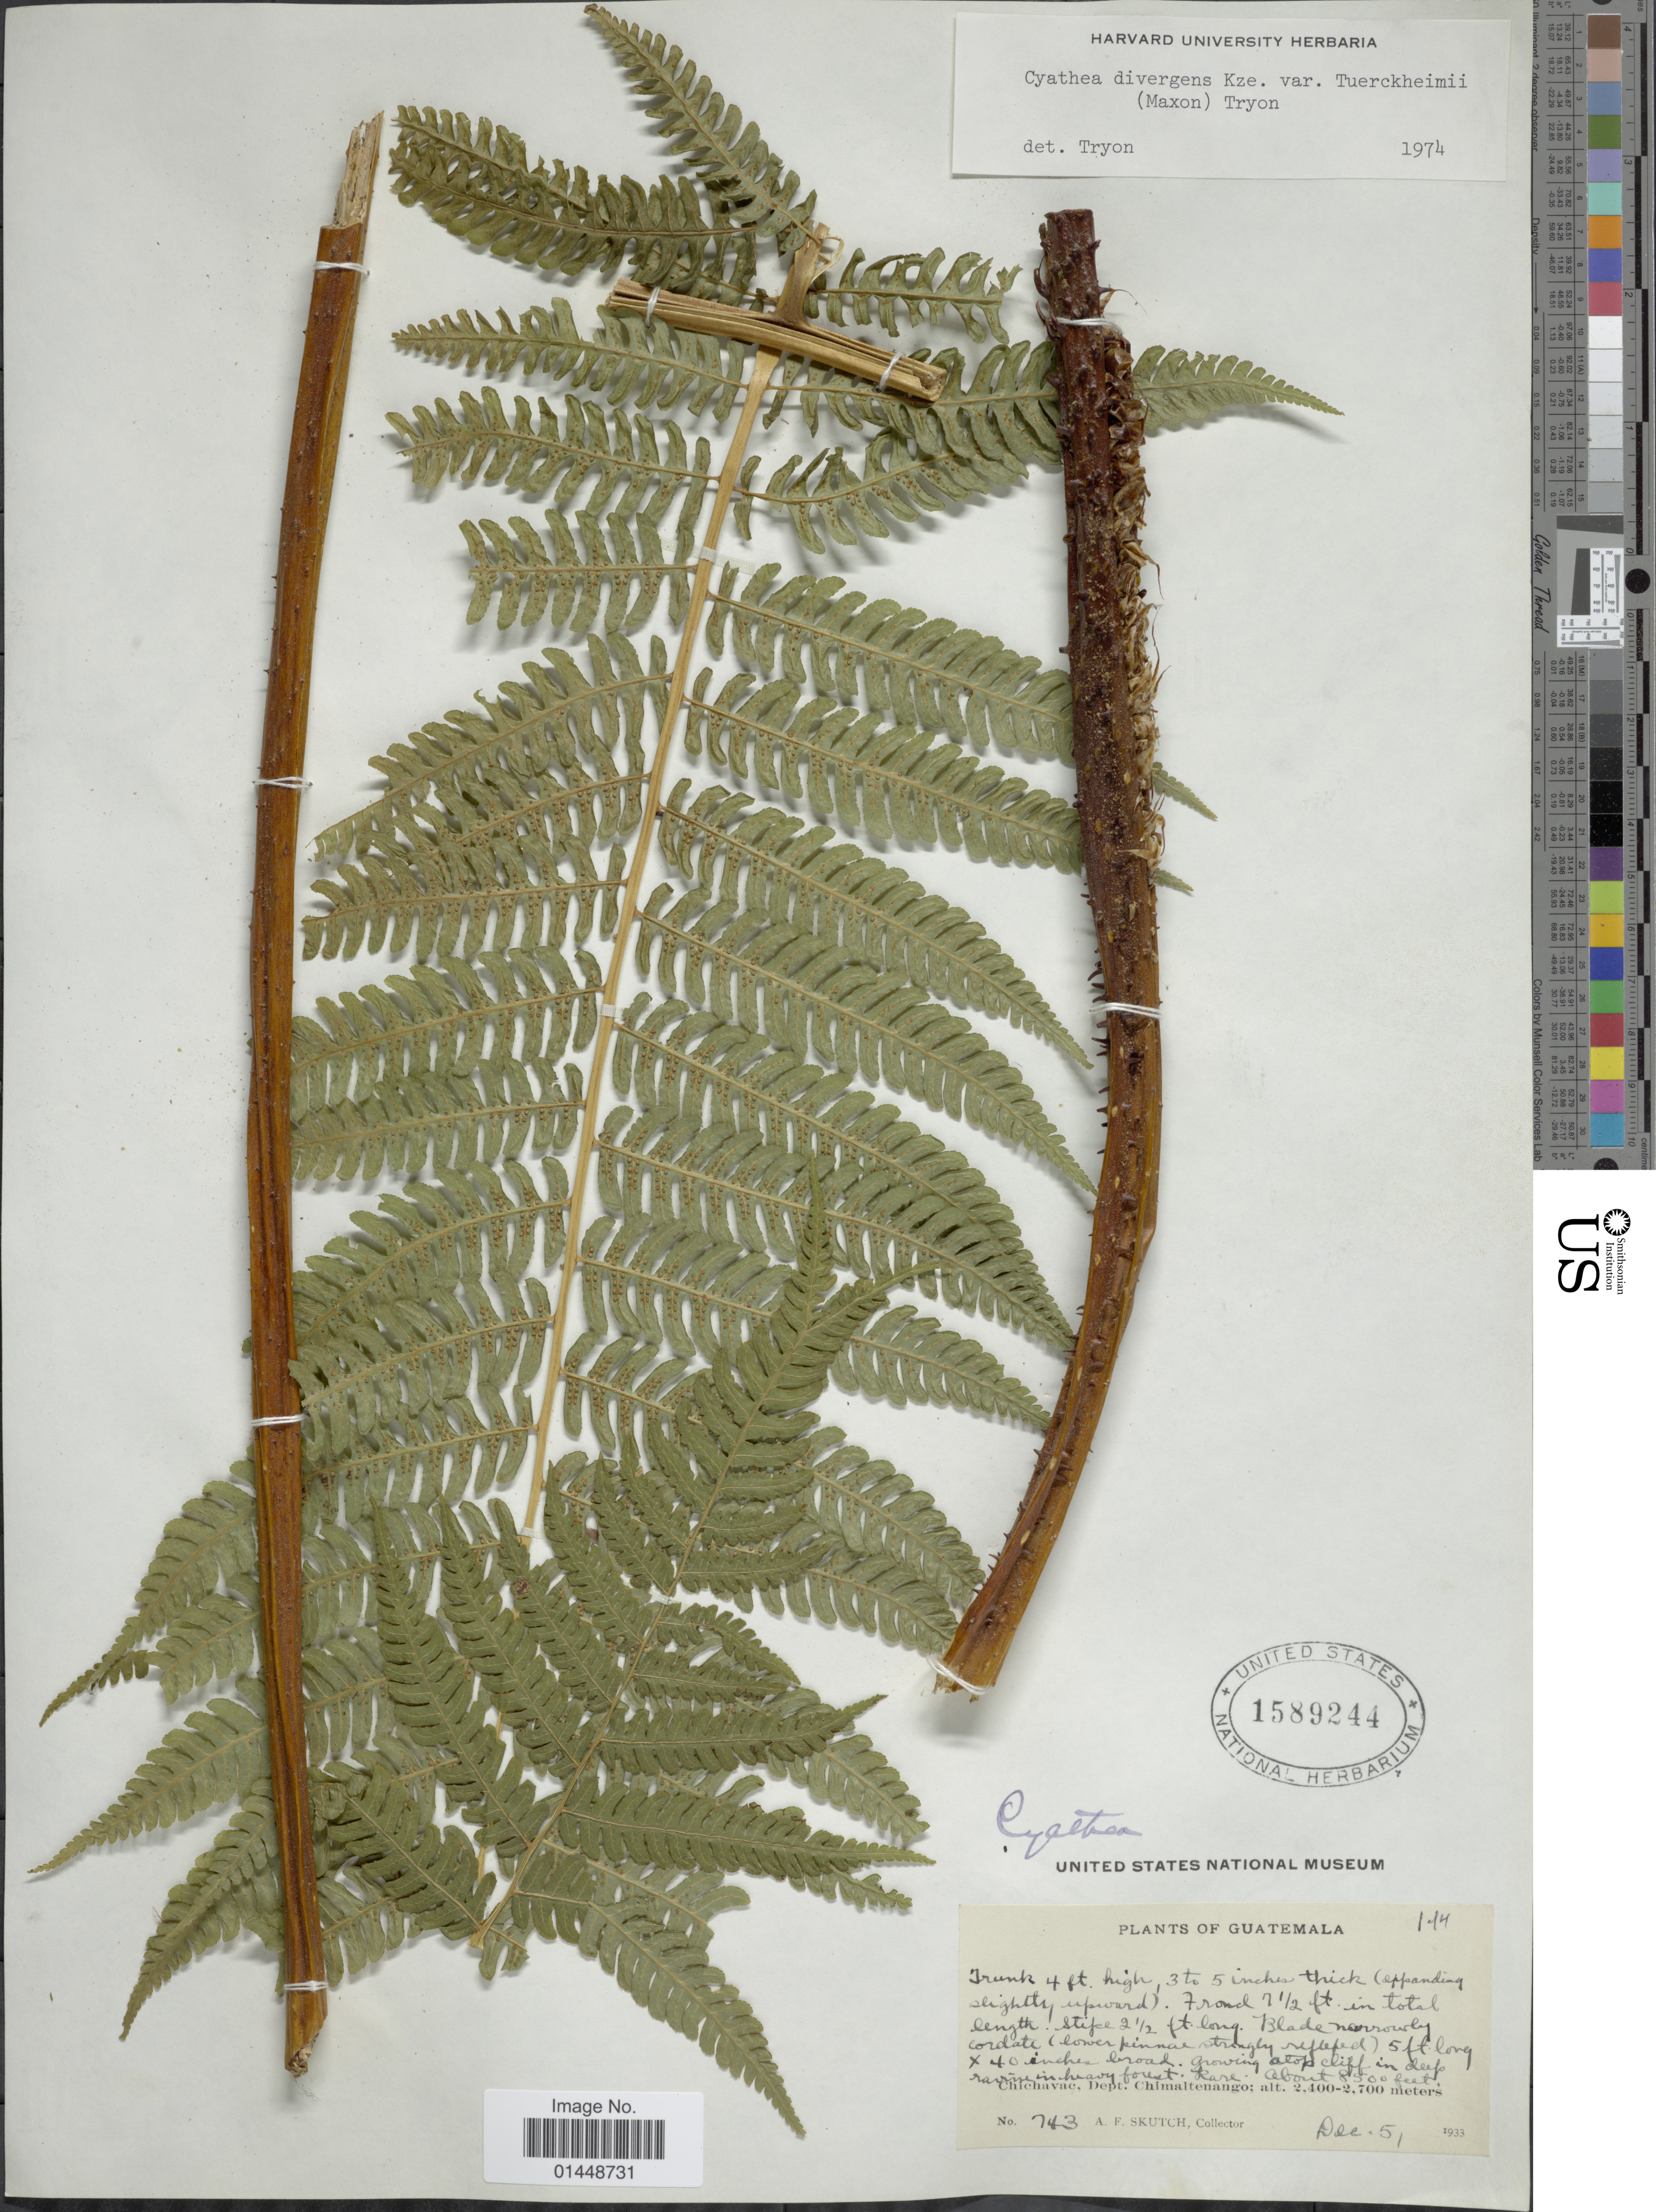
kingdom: Plantae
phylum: Tracheophyta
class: Polypodiopsida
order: Cyatheales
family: Cyatheaceae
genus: Cyathea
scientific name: Cyathea divergens var. tuerckheimii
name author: (Maxon) R.M. Tryon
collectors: A. F. Skutch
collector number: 743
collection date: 1933-12-05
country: Guatemala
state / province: Chimaltenango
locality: Chichavac, Dept. Chimaltenango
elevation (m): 2400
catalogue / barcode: US 1589244